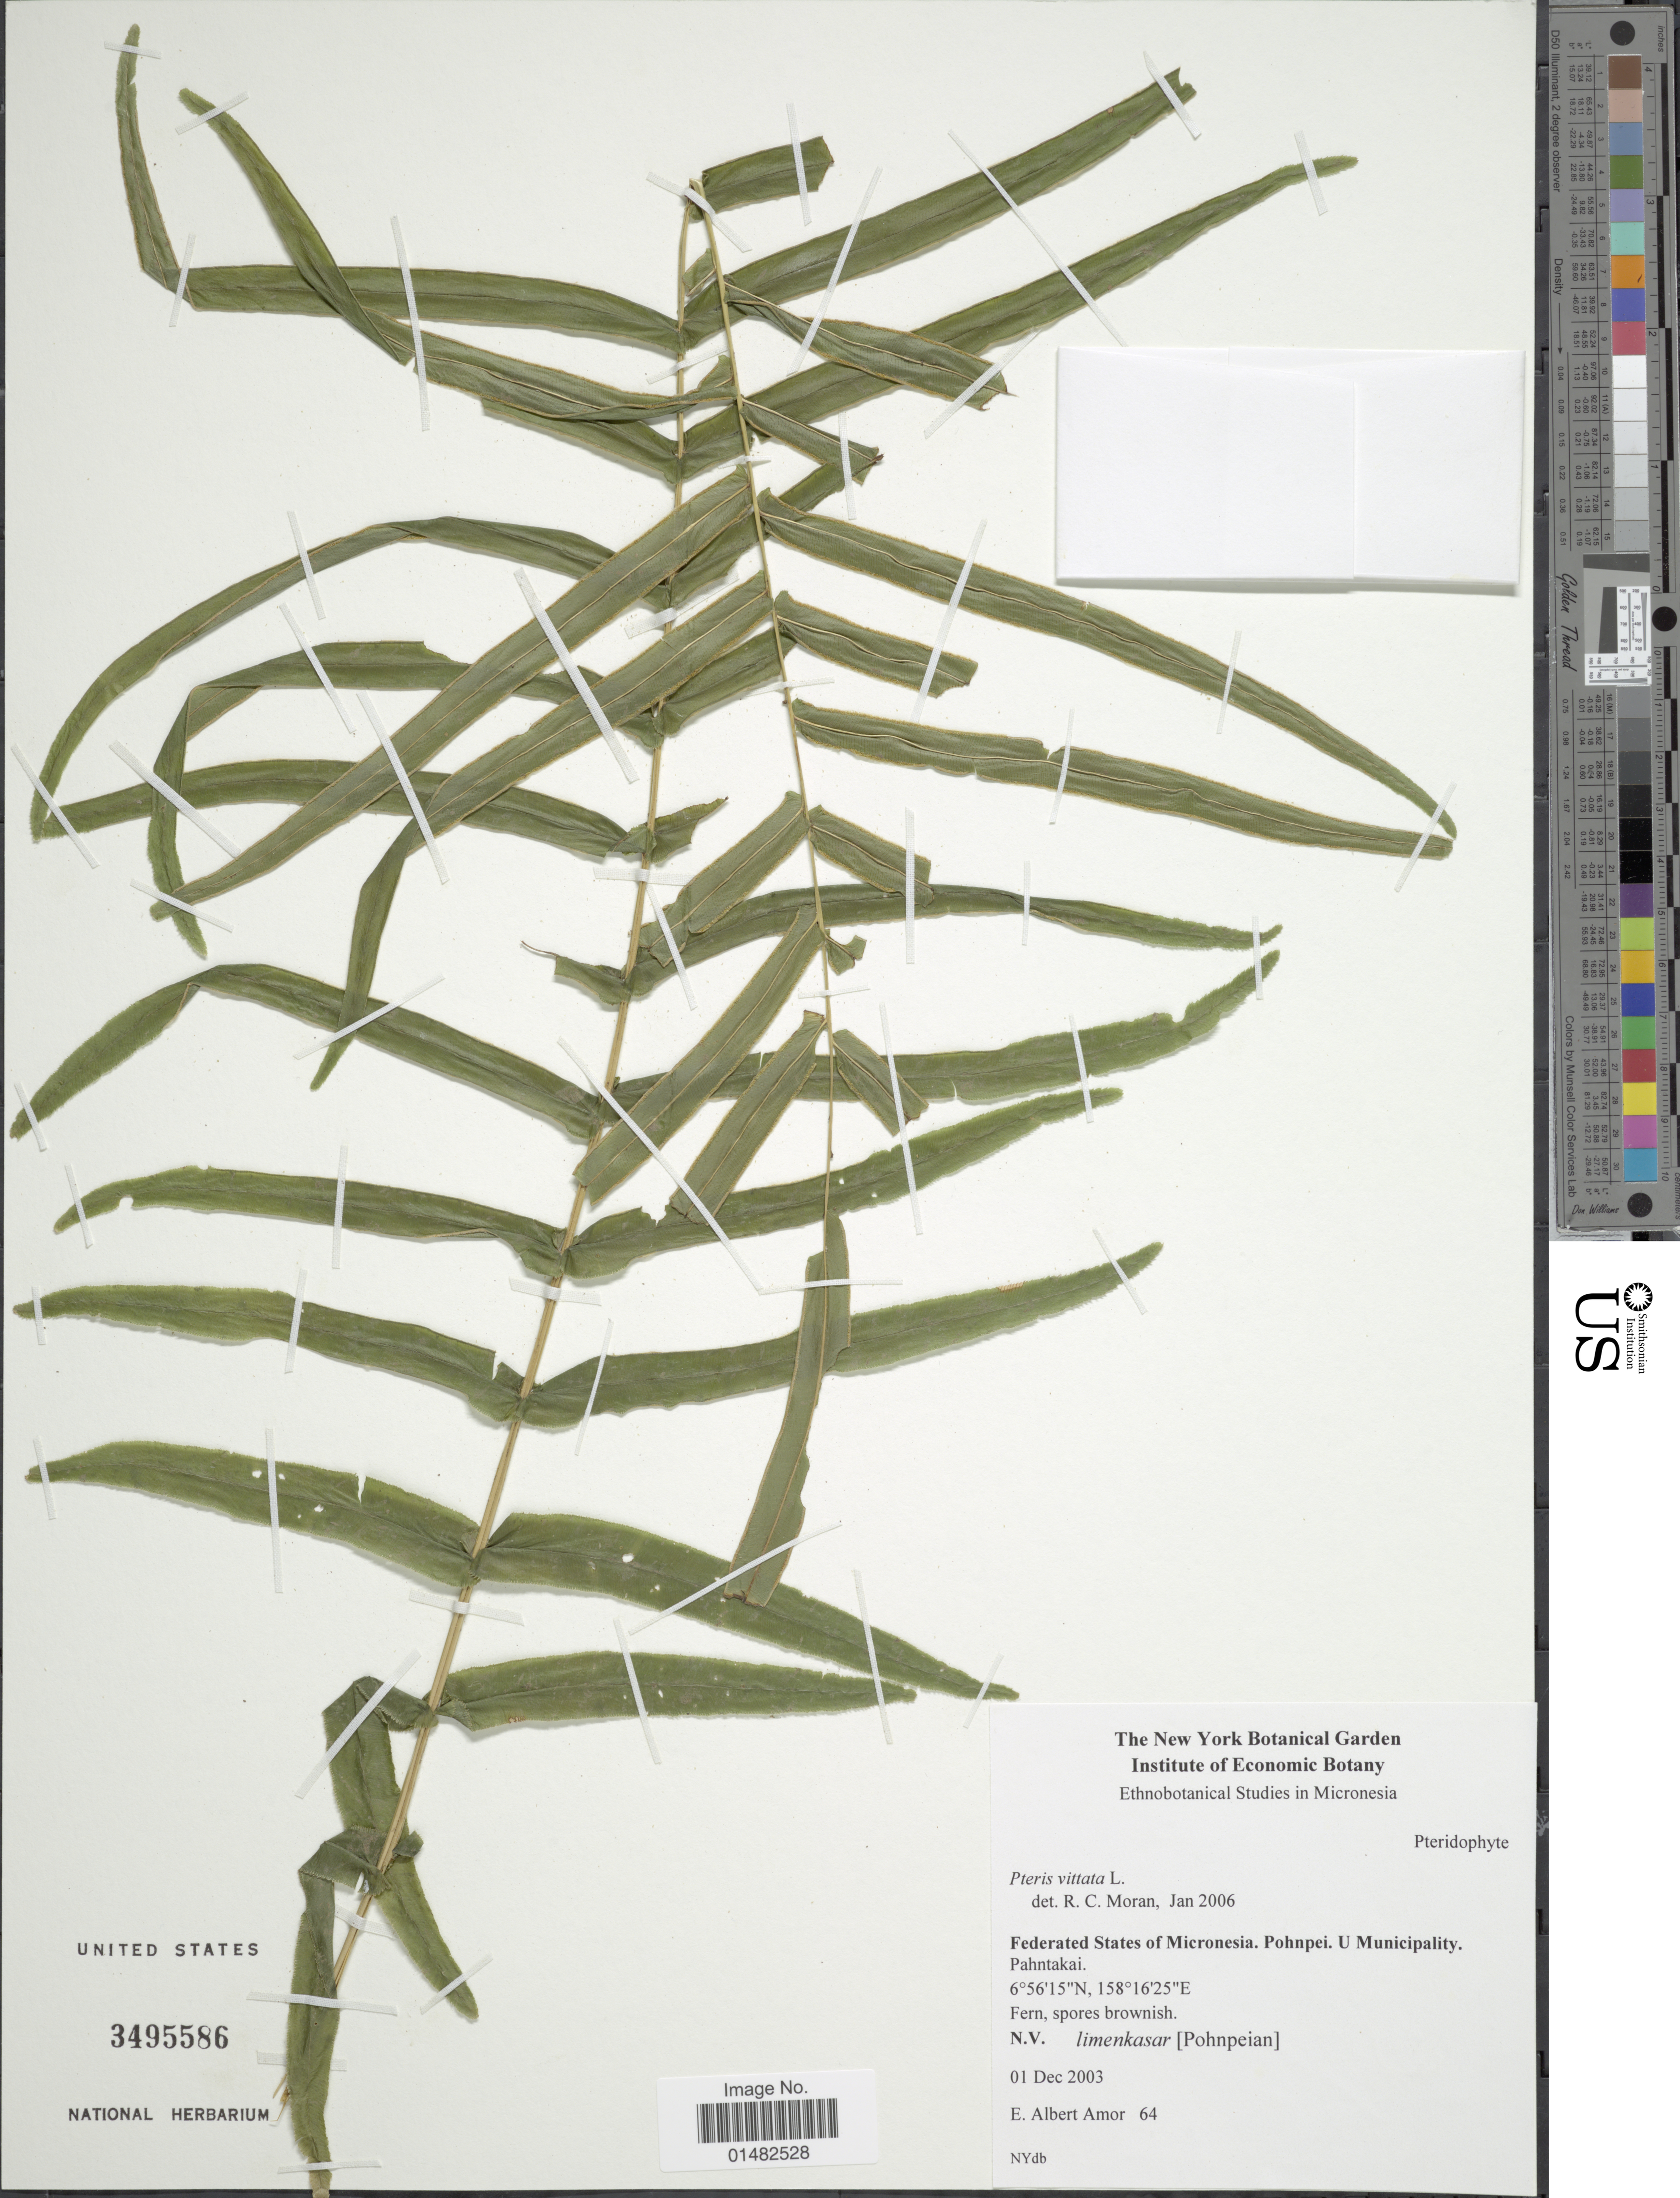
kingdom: Plantae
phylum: Tracheophyta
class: Polypodiopsida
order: Polypodiales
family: Pteridaceae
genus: Pteris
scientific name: Pteris vittata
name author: L.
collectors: E. A. Amor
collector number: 64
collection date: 2003-12-01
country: Micronesia, Federated States of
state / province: Pohnpei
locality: U Municipality, Pahntakai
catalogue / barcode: US 3495586